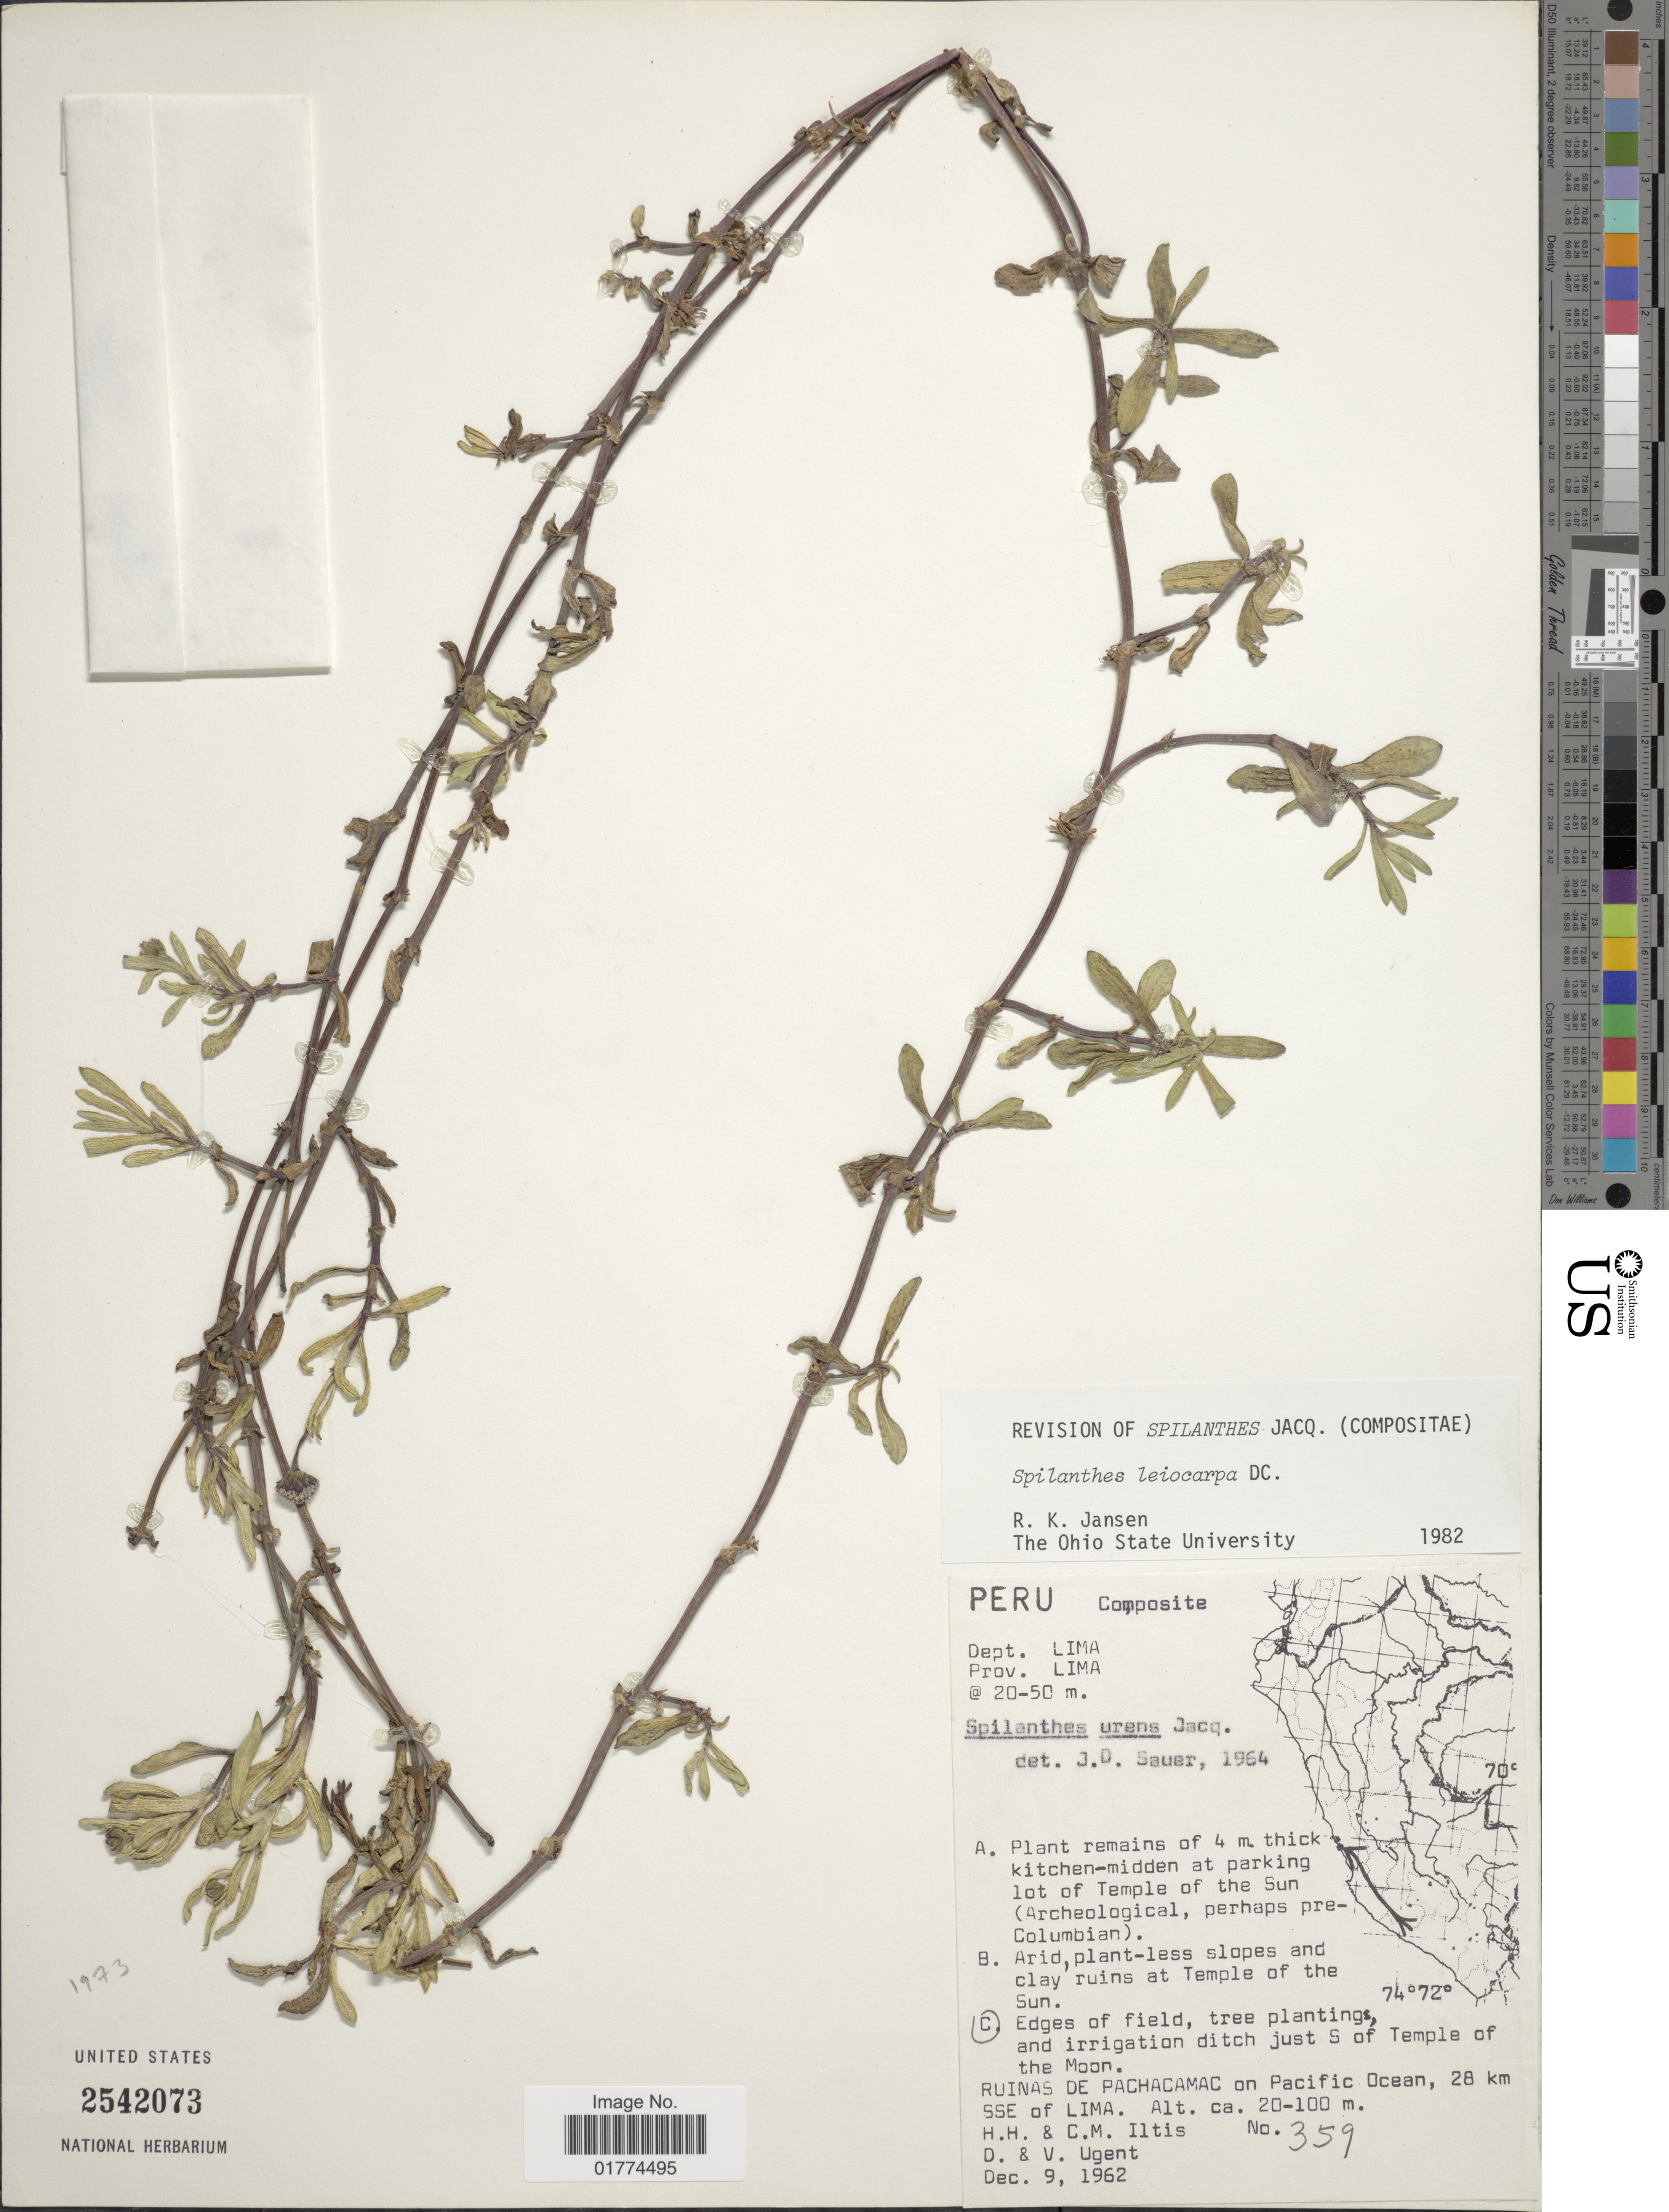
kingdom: Plantae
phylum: Tracheophyta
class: Magnoliopsida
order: Asterales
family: Asteraceae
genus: Spilanthes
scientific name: Spilanthes leiocarpa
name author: DC.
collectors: H. H. Iltis, C. M Iltis, D. Ugent & V. Ugent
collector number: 359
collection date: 1962-12-09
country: Peru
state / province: Lima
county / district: Lima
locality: Edges of field, tree plantings, and irriagation ditch just S of Temple of the Moon. Ruinas de Pachacamac on Pacific Ocean, 28 km SSE of Lima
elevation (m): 20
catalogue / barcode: US 2542073